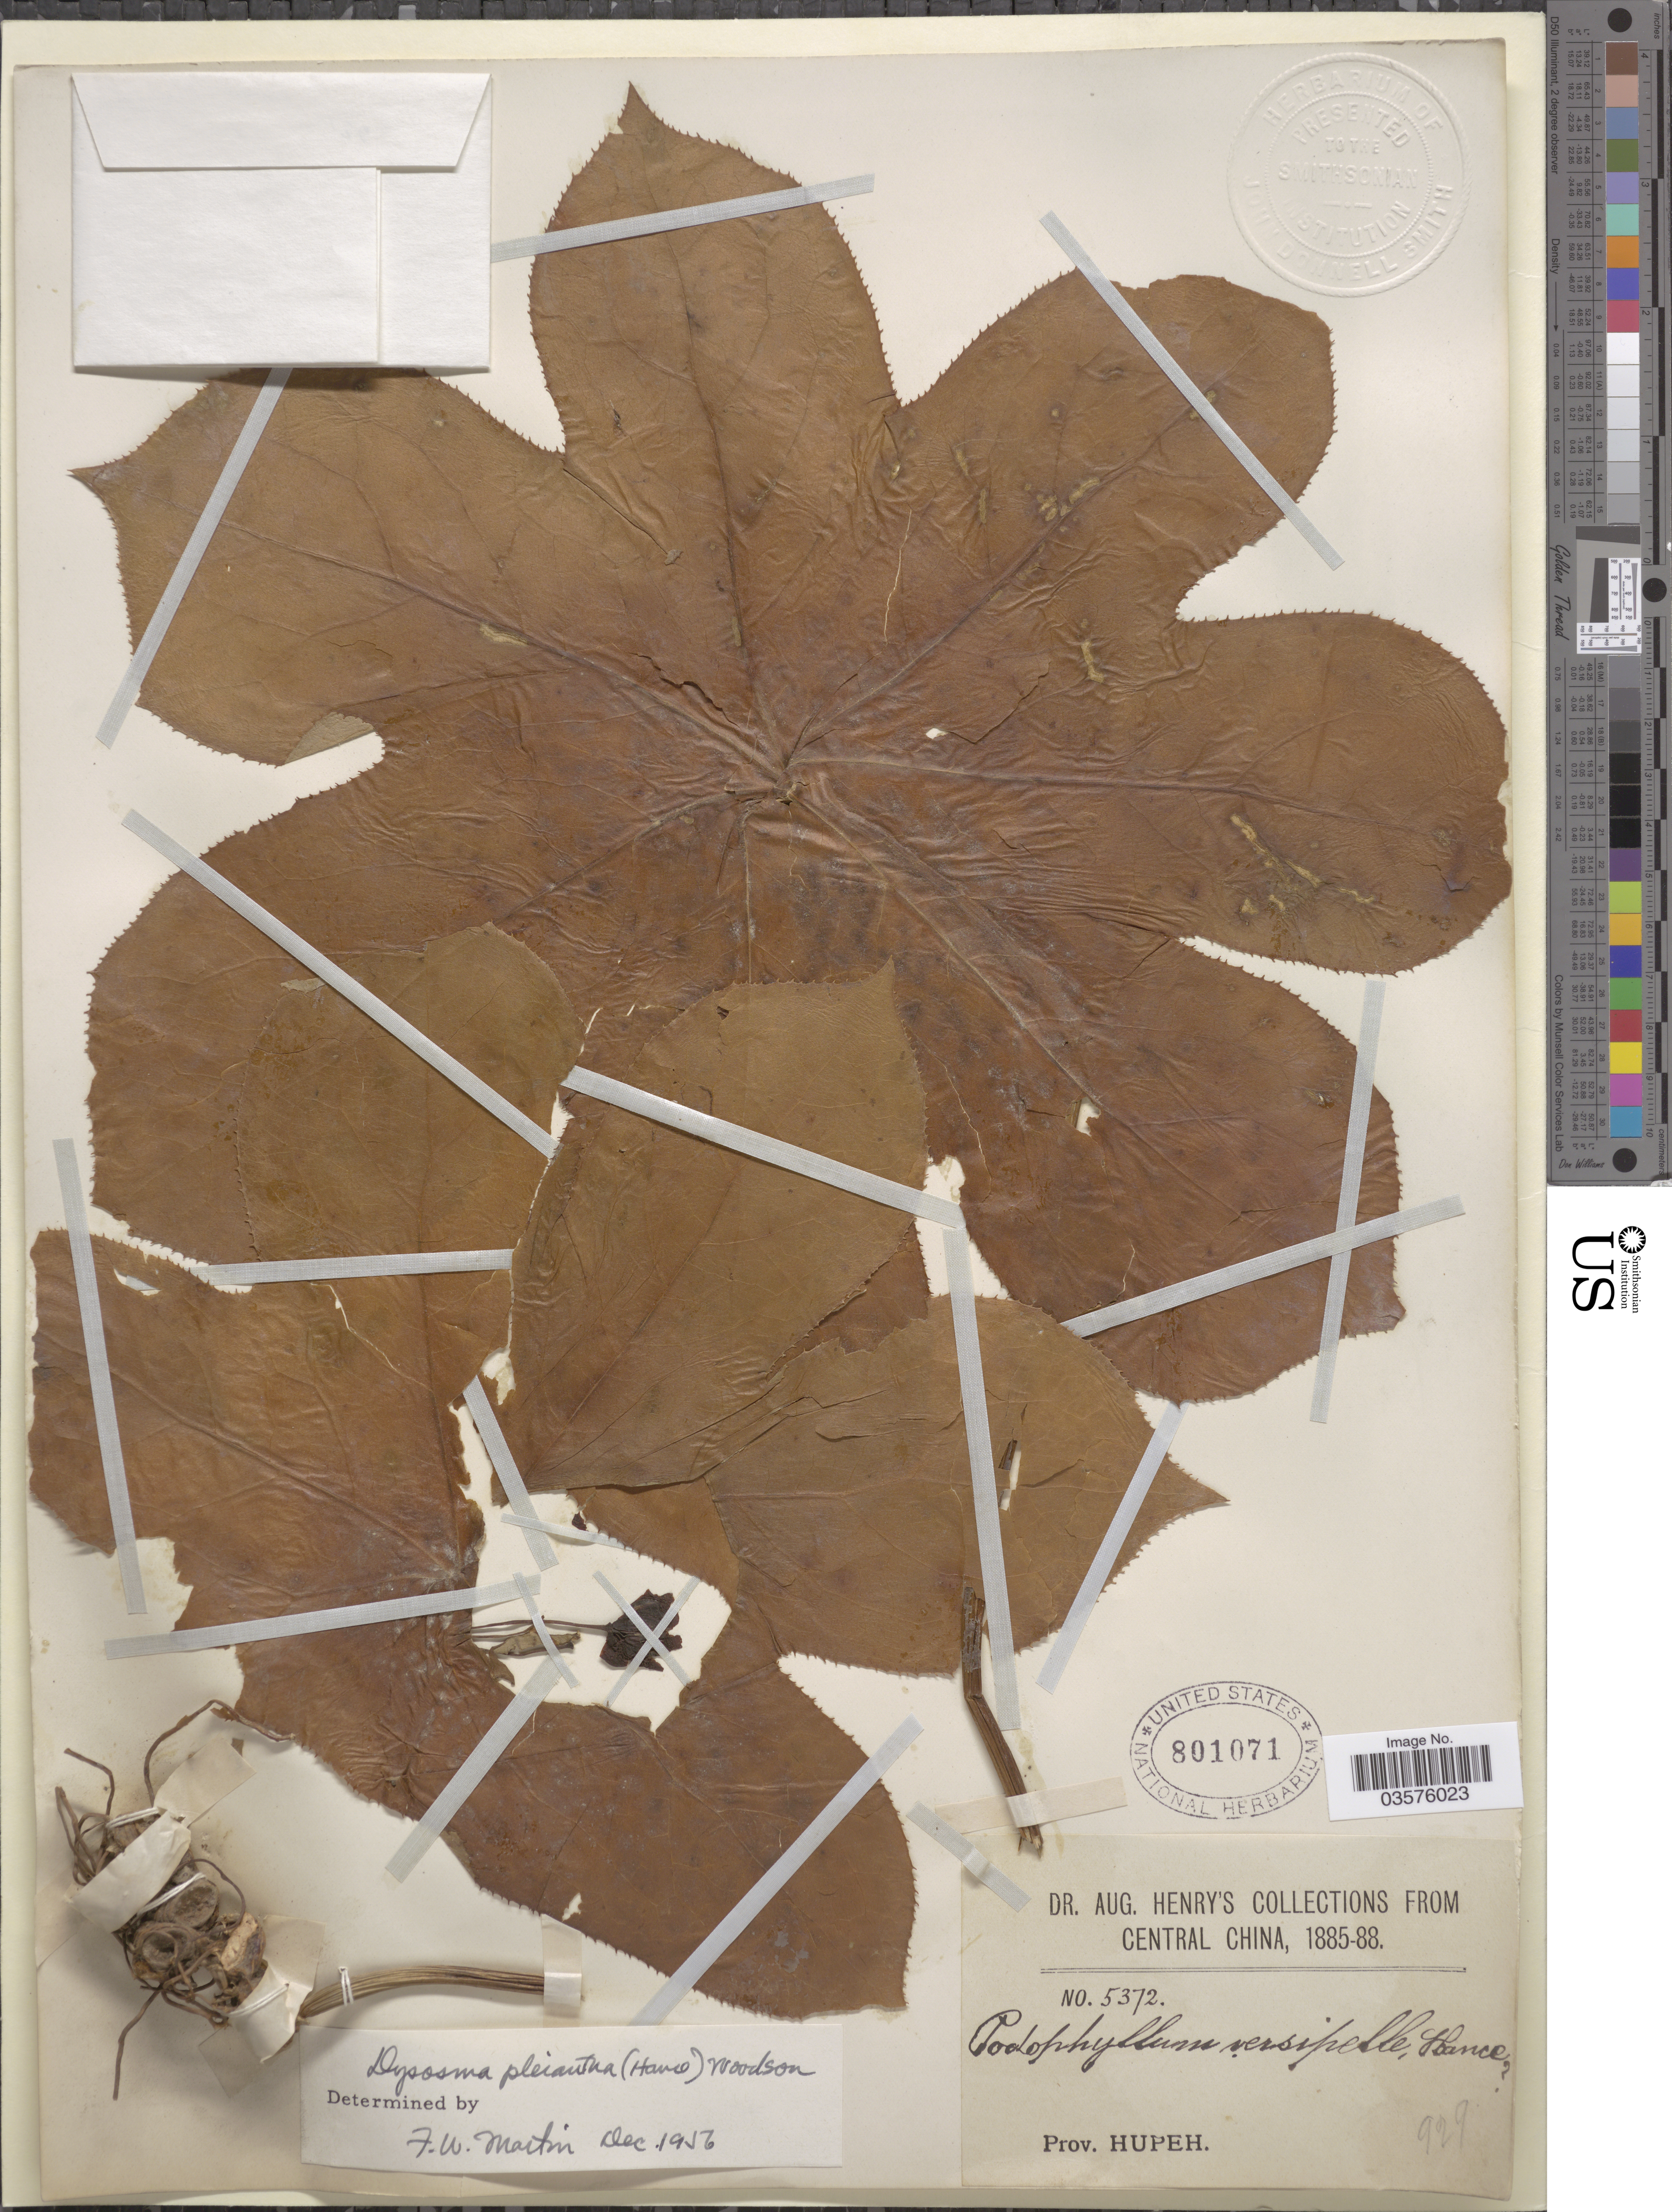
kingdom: Plantae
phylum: Tracheophyta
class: Magnoliopsida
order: Ranunculales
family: Berberidaceae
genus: Dysosma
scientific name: Dysosma pleiantha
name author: (Hance) Woodson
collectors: A. Henry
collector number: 5372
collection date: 1885/1888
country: China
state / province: Hubei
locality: Central China. Prov. Hupeh.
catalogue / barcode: US 801071